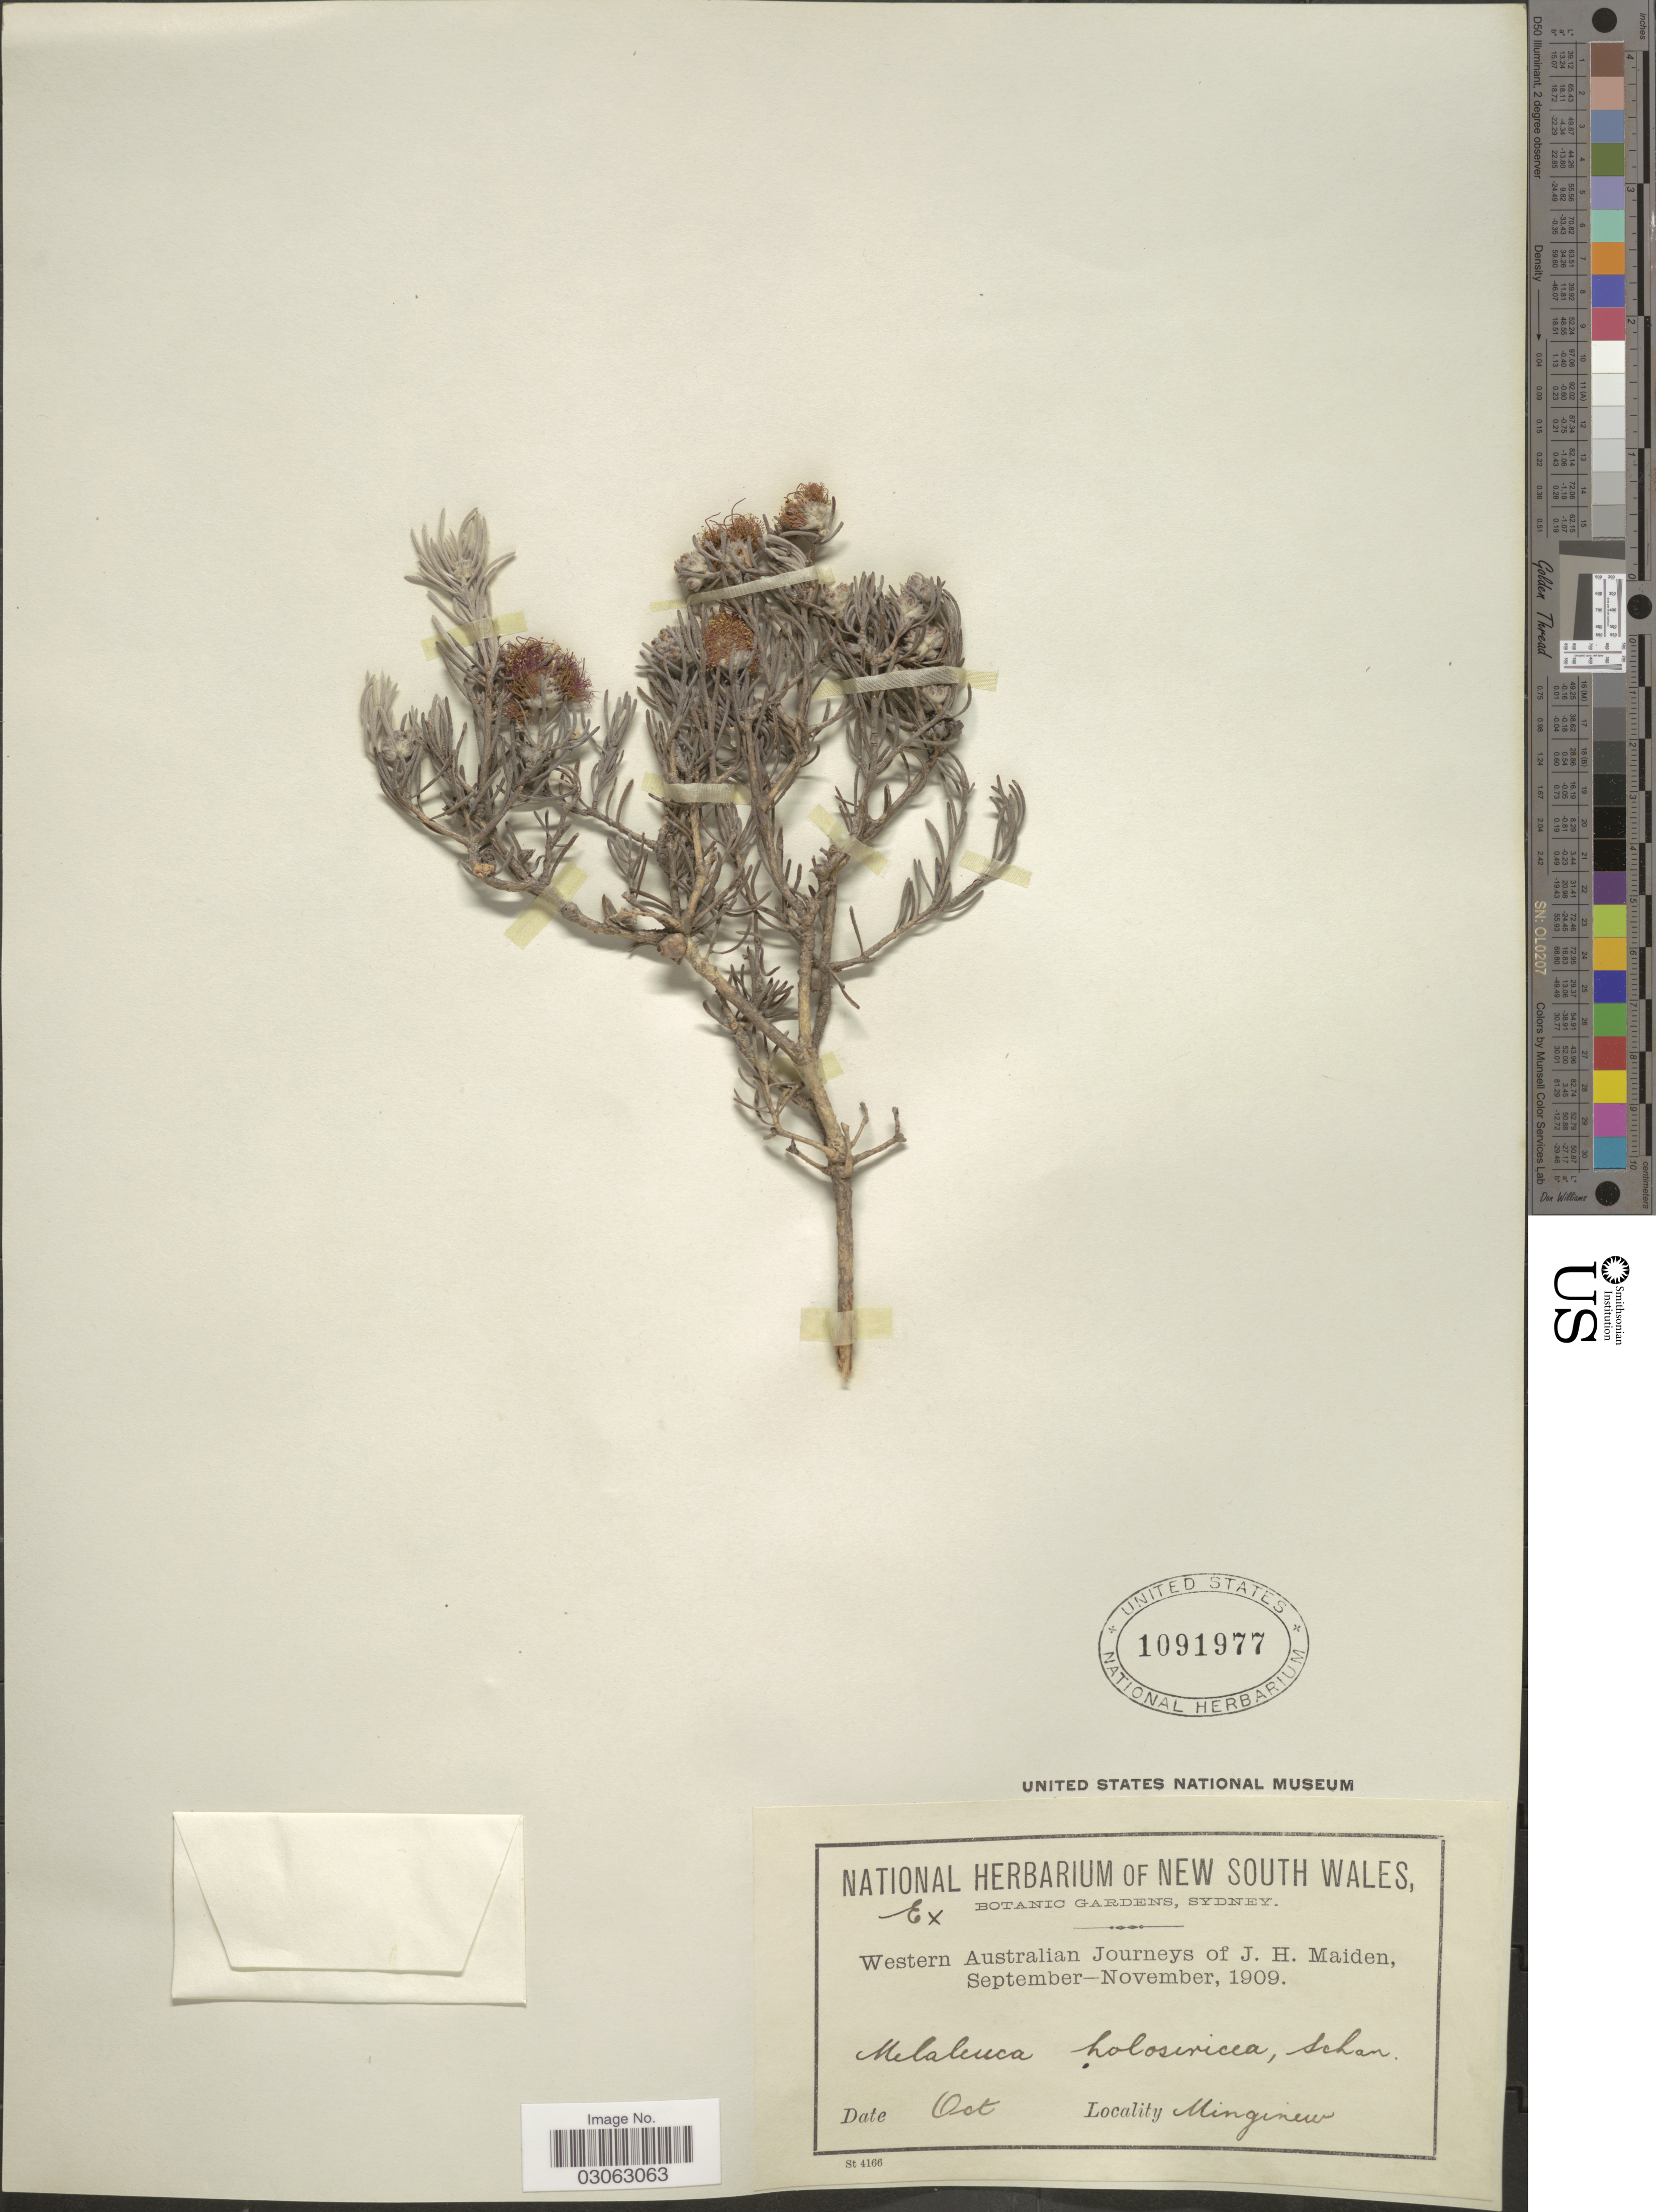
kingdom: Plantae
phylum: Tracheophyta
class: Magnoliopsida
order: Myrtales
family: Myrtaceae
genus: Melaleuca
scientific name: Melaleuca holosericea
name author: Schauer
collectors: J. Maiden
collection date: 1909-10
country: Australia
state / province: Western Australia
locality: Minginew.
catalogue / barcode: US 1091977